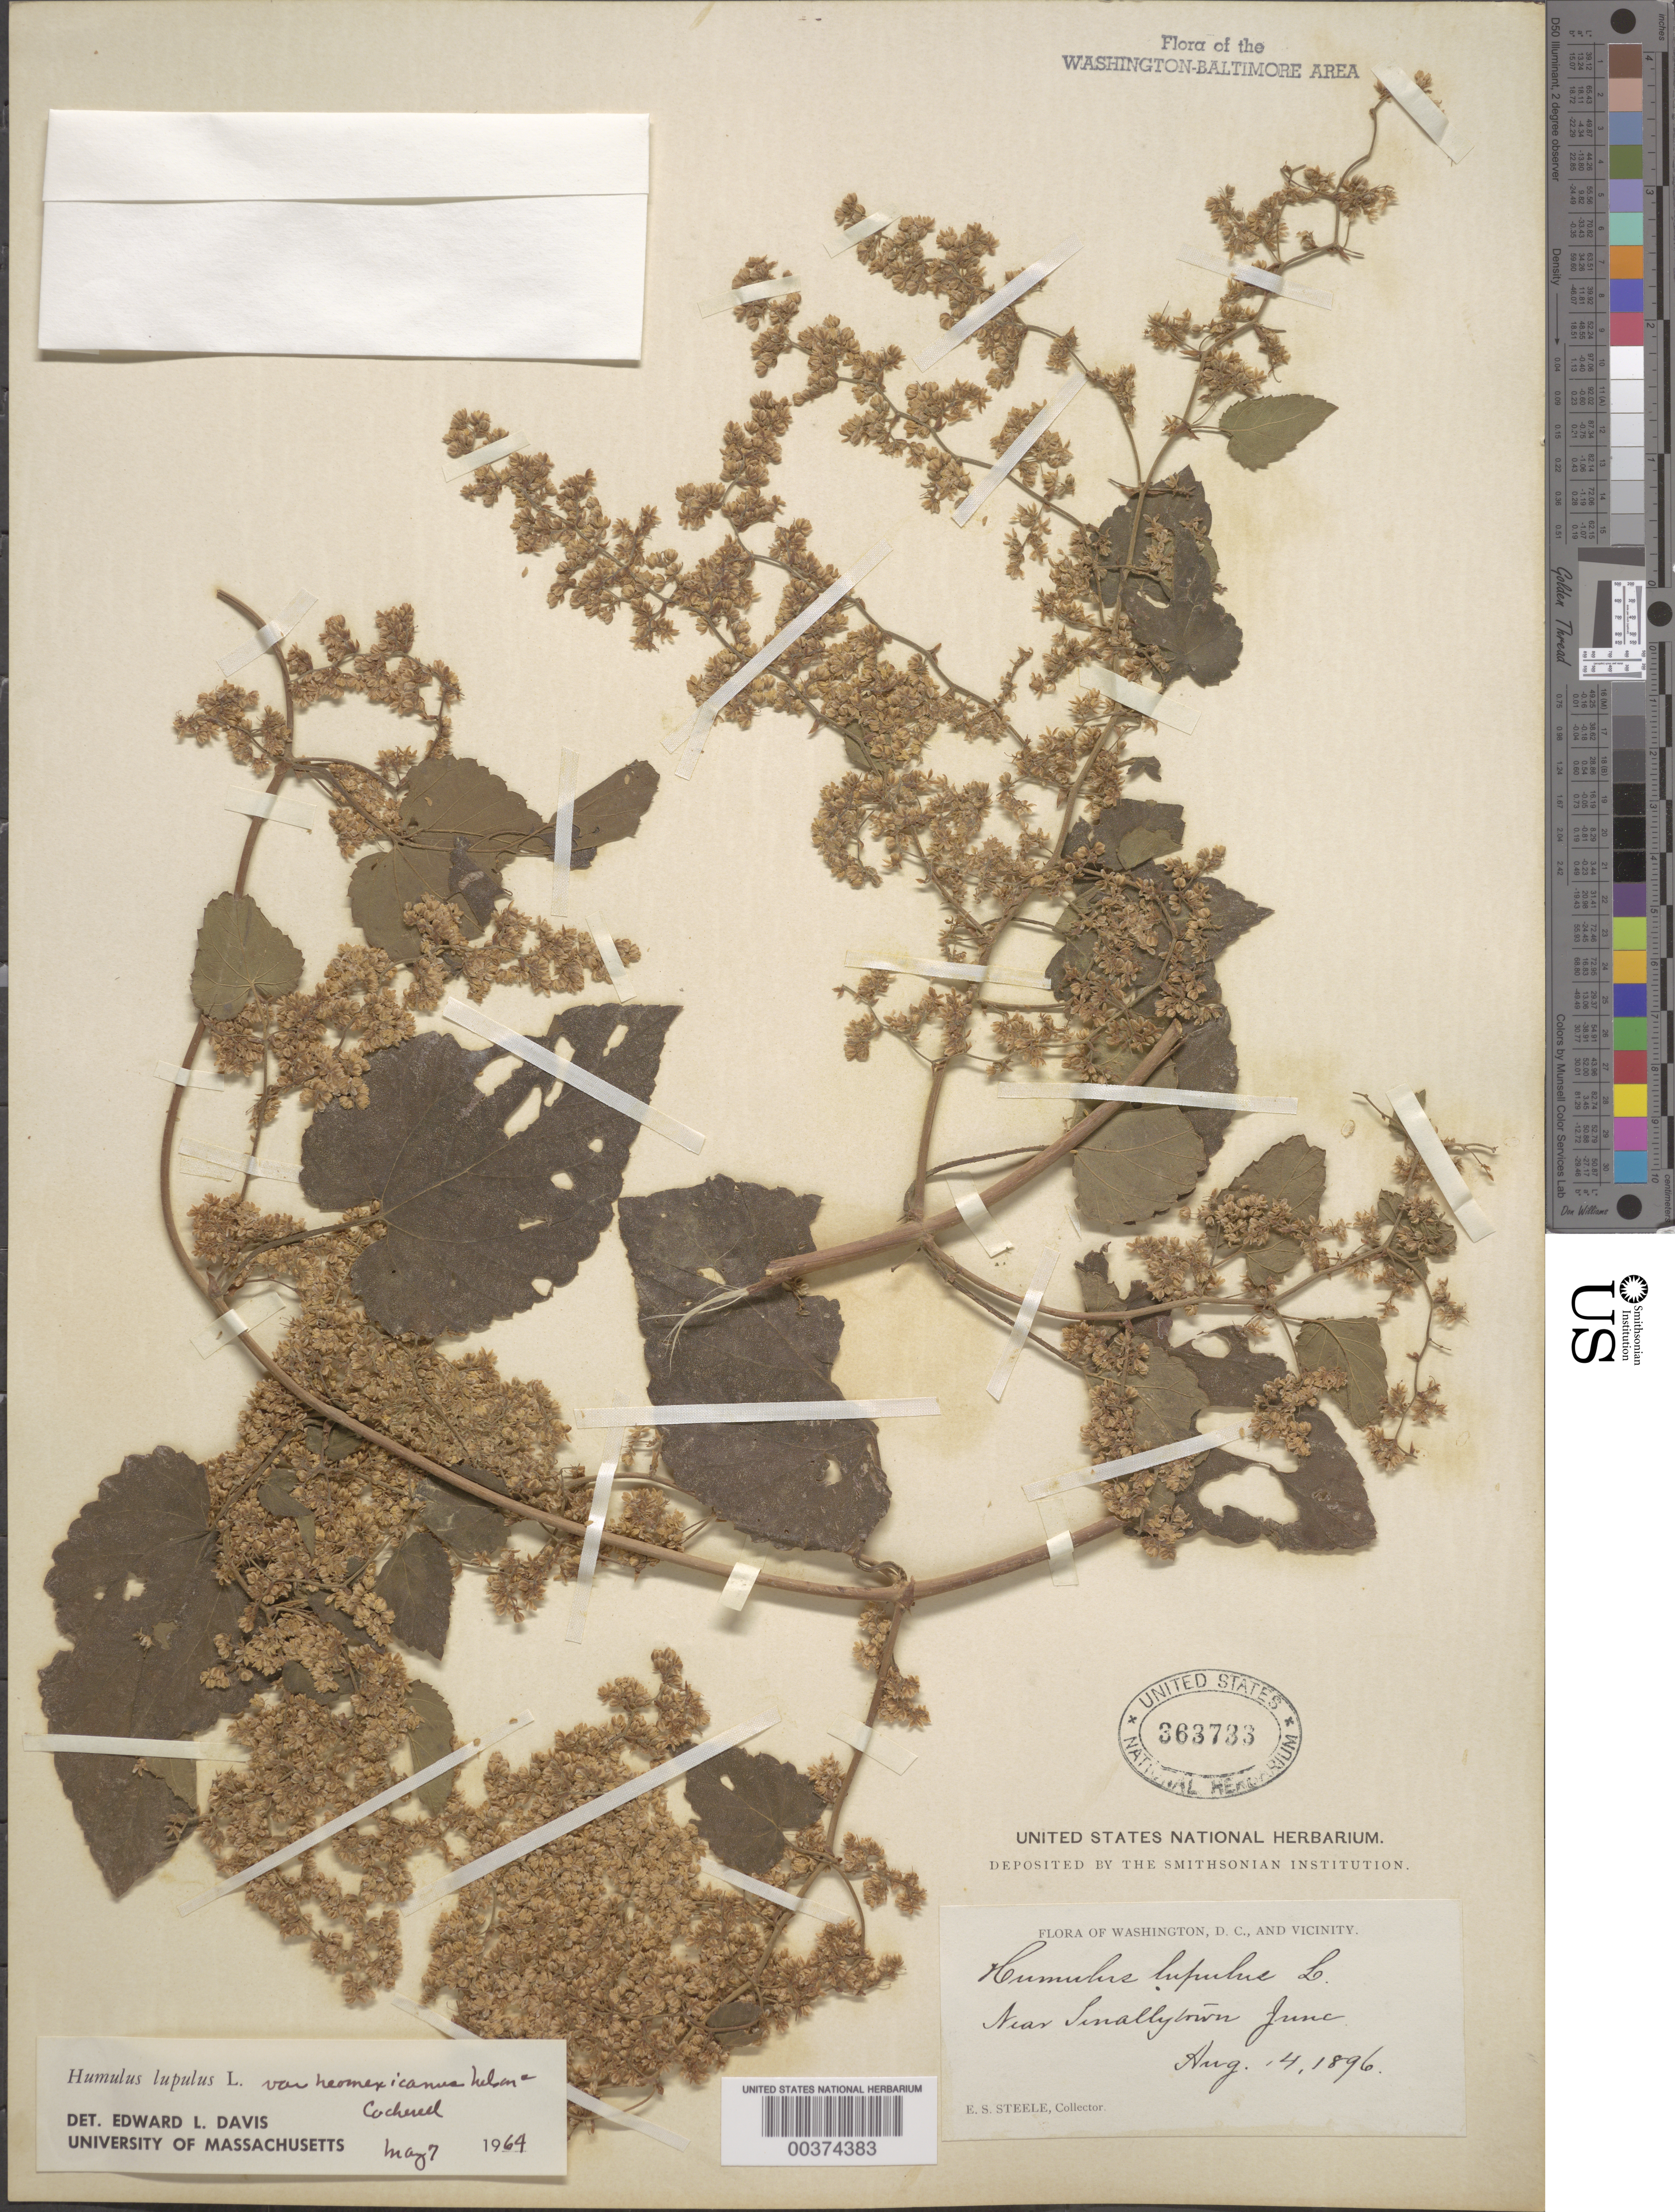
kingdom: Plantae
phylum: Tracheophyta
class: Magnoliopsida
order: Rosales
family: Cannabaceae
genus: Humulus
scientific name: Humulus lupulus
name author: L.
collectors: D. L. Topping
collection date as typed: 14 Aug 1896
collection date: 1896-08-14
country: United States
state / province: District of Columbia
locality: Tenleytown vicinity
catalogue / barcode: US 363733